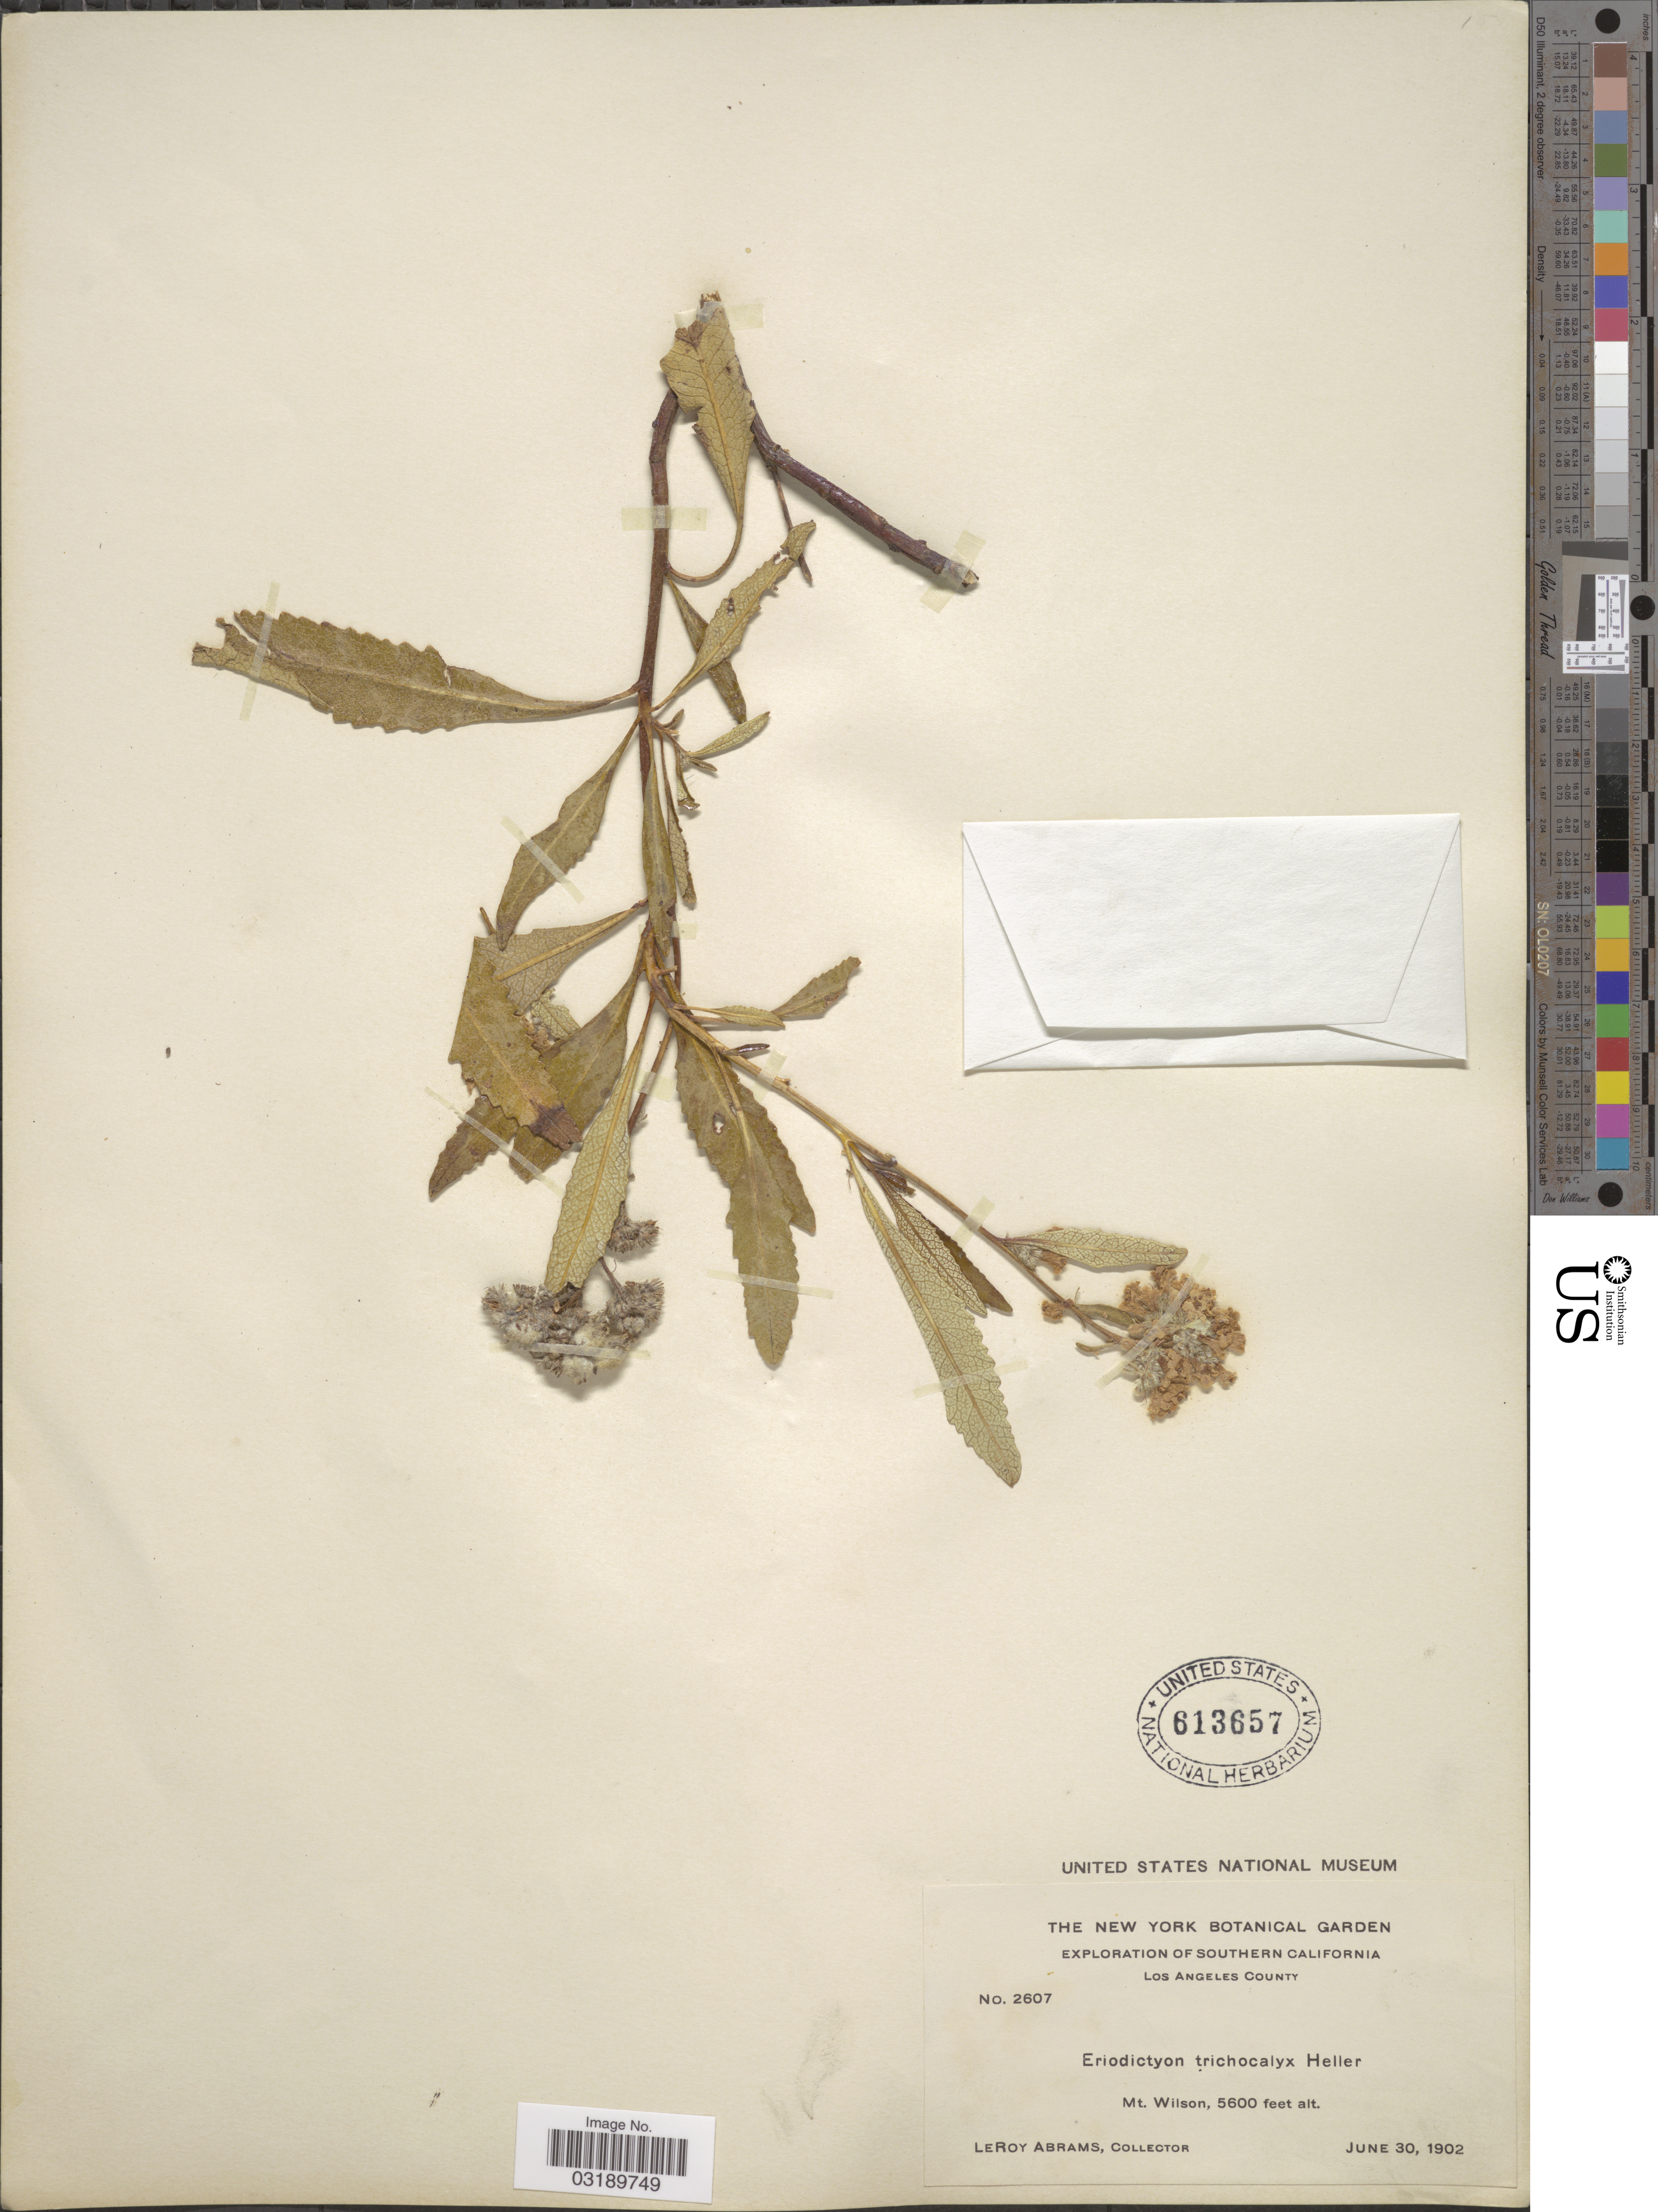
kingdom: Plantae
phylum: Tracheophyta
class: Magnoliopsida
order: Boraginales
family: Namaceae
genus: Eriodictyon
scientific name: Eriodictyon trichocalyx var. trichocalyx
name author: A. Heller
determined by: Rogers, Z. S.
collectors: L. Abrams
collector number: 2607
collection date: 1902-06-30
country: United States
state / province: California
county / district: Los Angeles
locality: Southern California. Los Angeles County. Mt. Wilson.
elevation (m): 1707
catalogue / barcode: US 613657